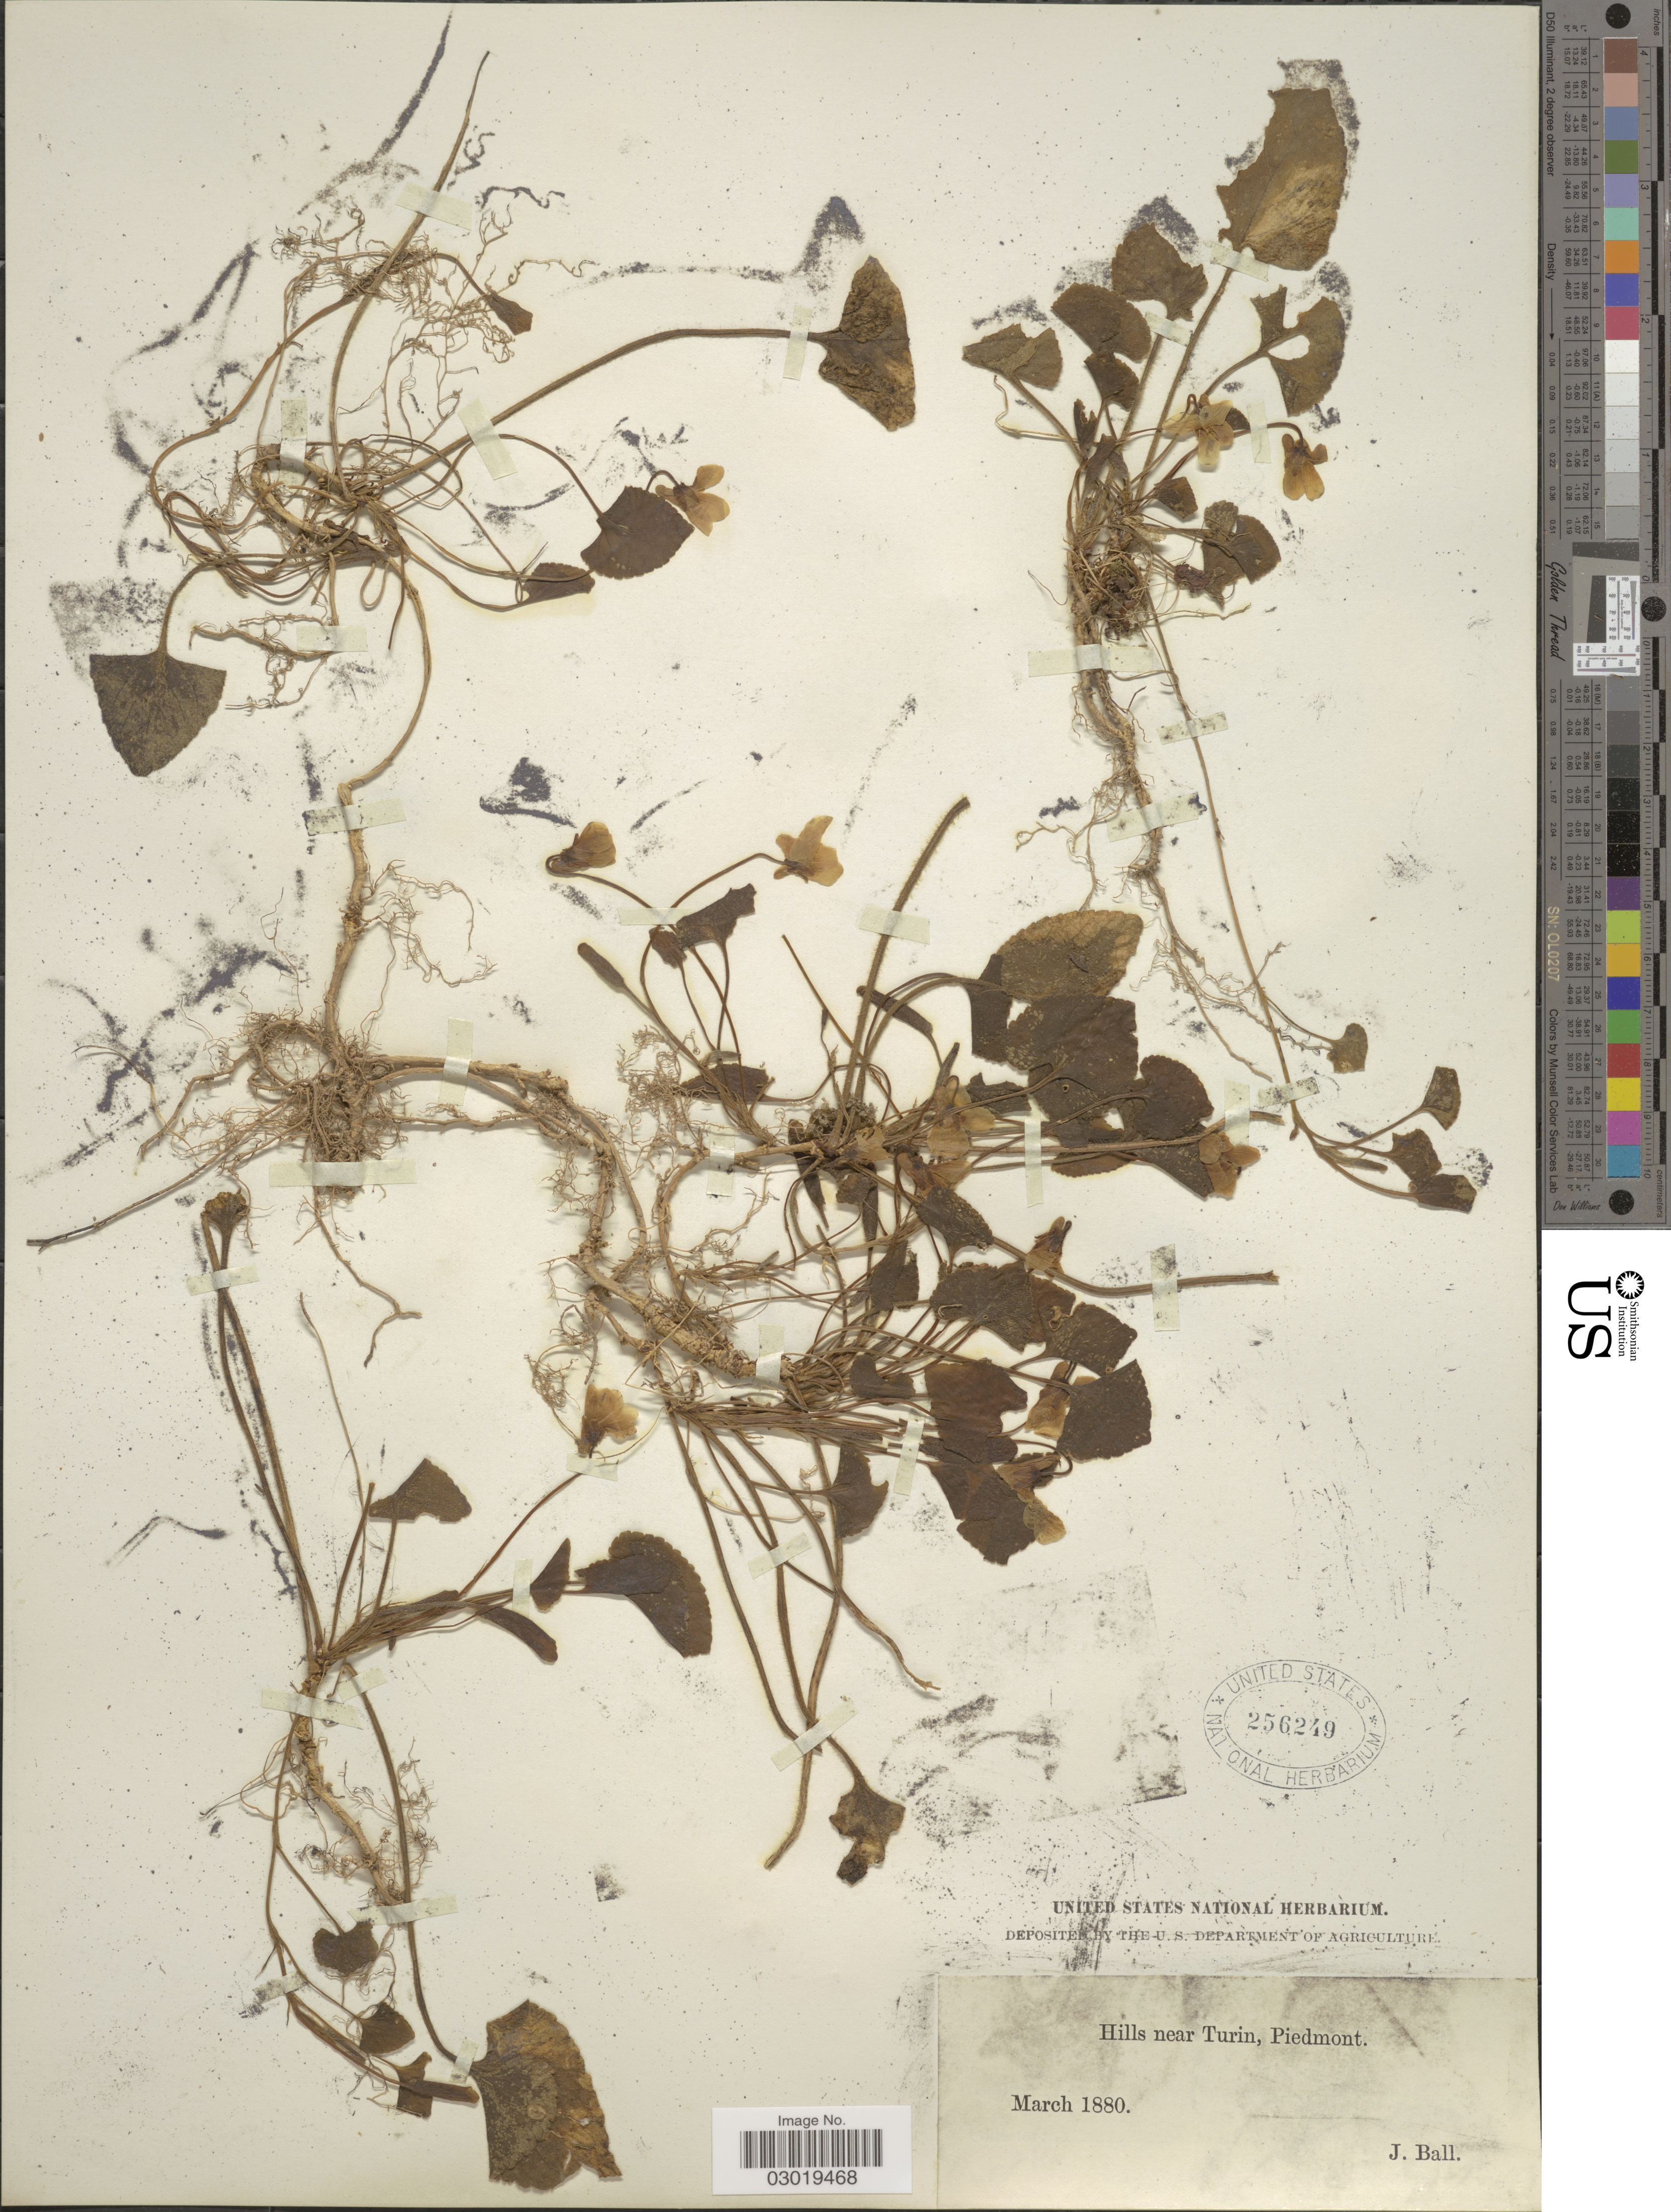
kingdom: Plantae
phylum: Tracheophyta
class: Magnoliopsida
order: Malpighiales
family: Violaceae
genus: Viola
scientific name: Viola sp.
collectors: J. Ball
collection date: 1880-03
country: Italy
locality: Hills near Turin, Piedmont.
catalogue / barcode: US 256249